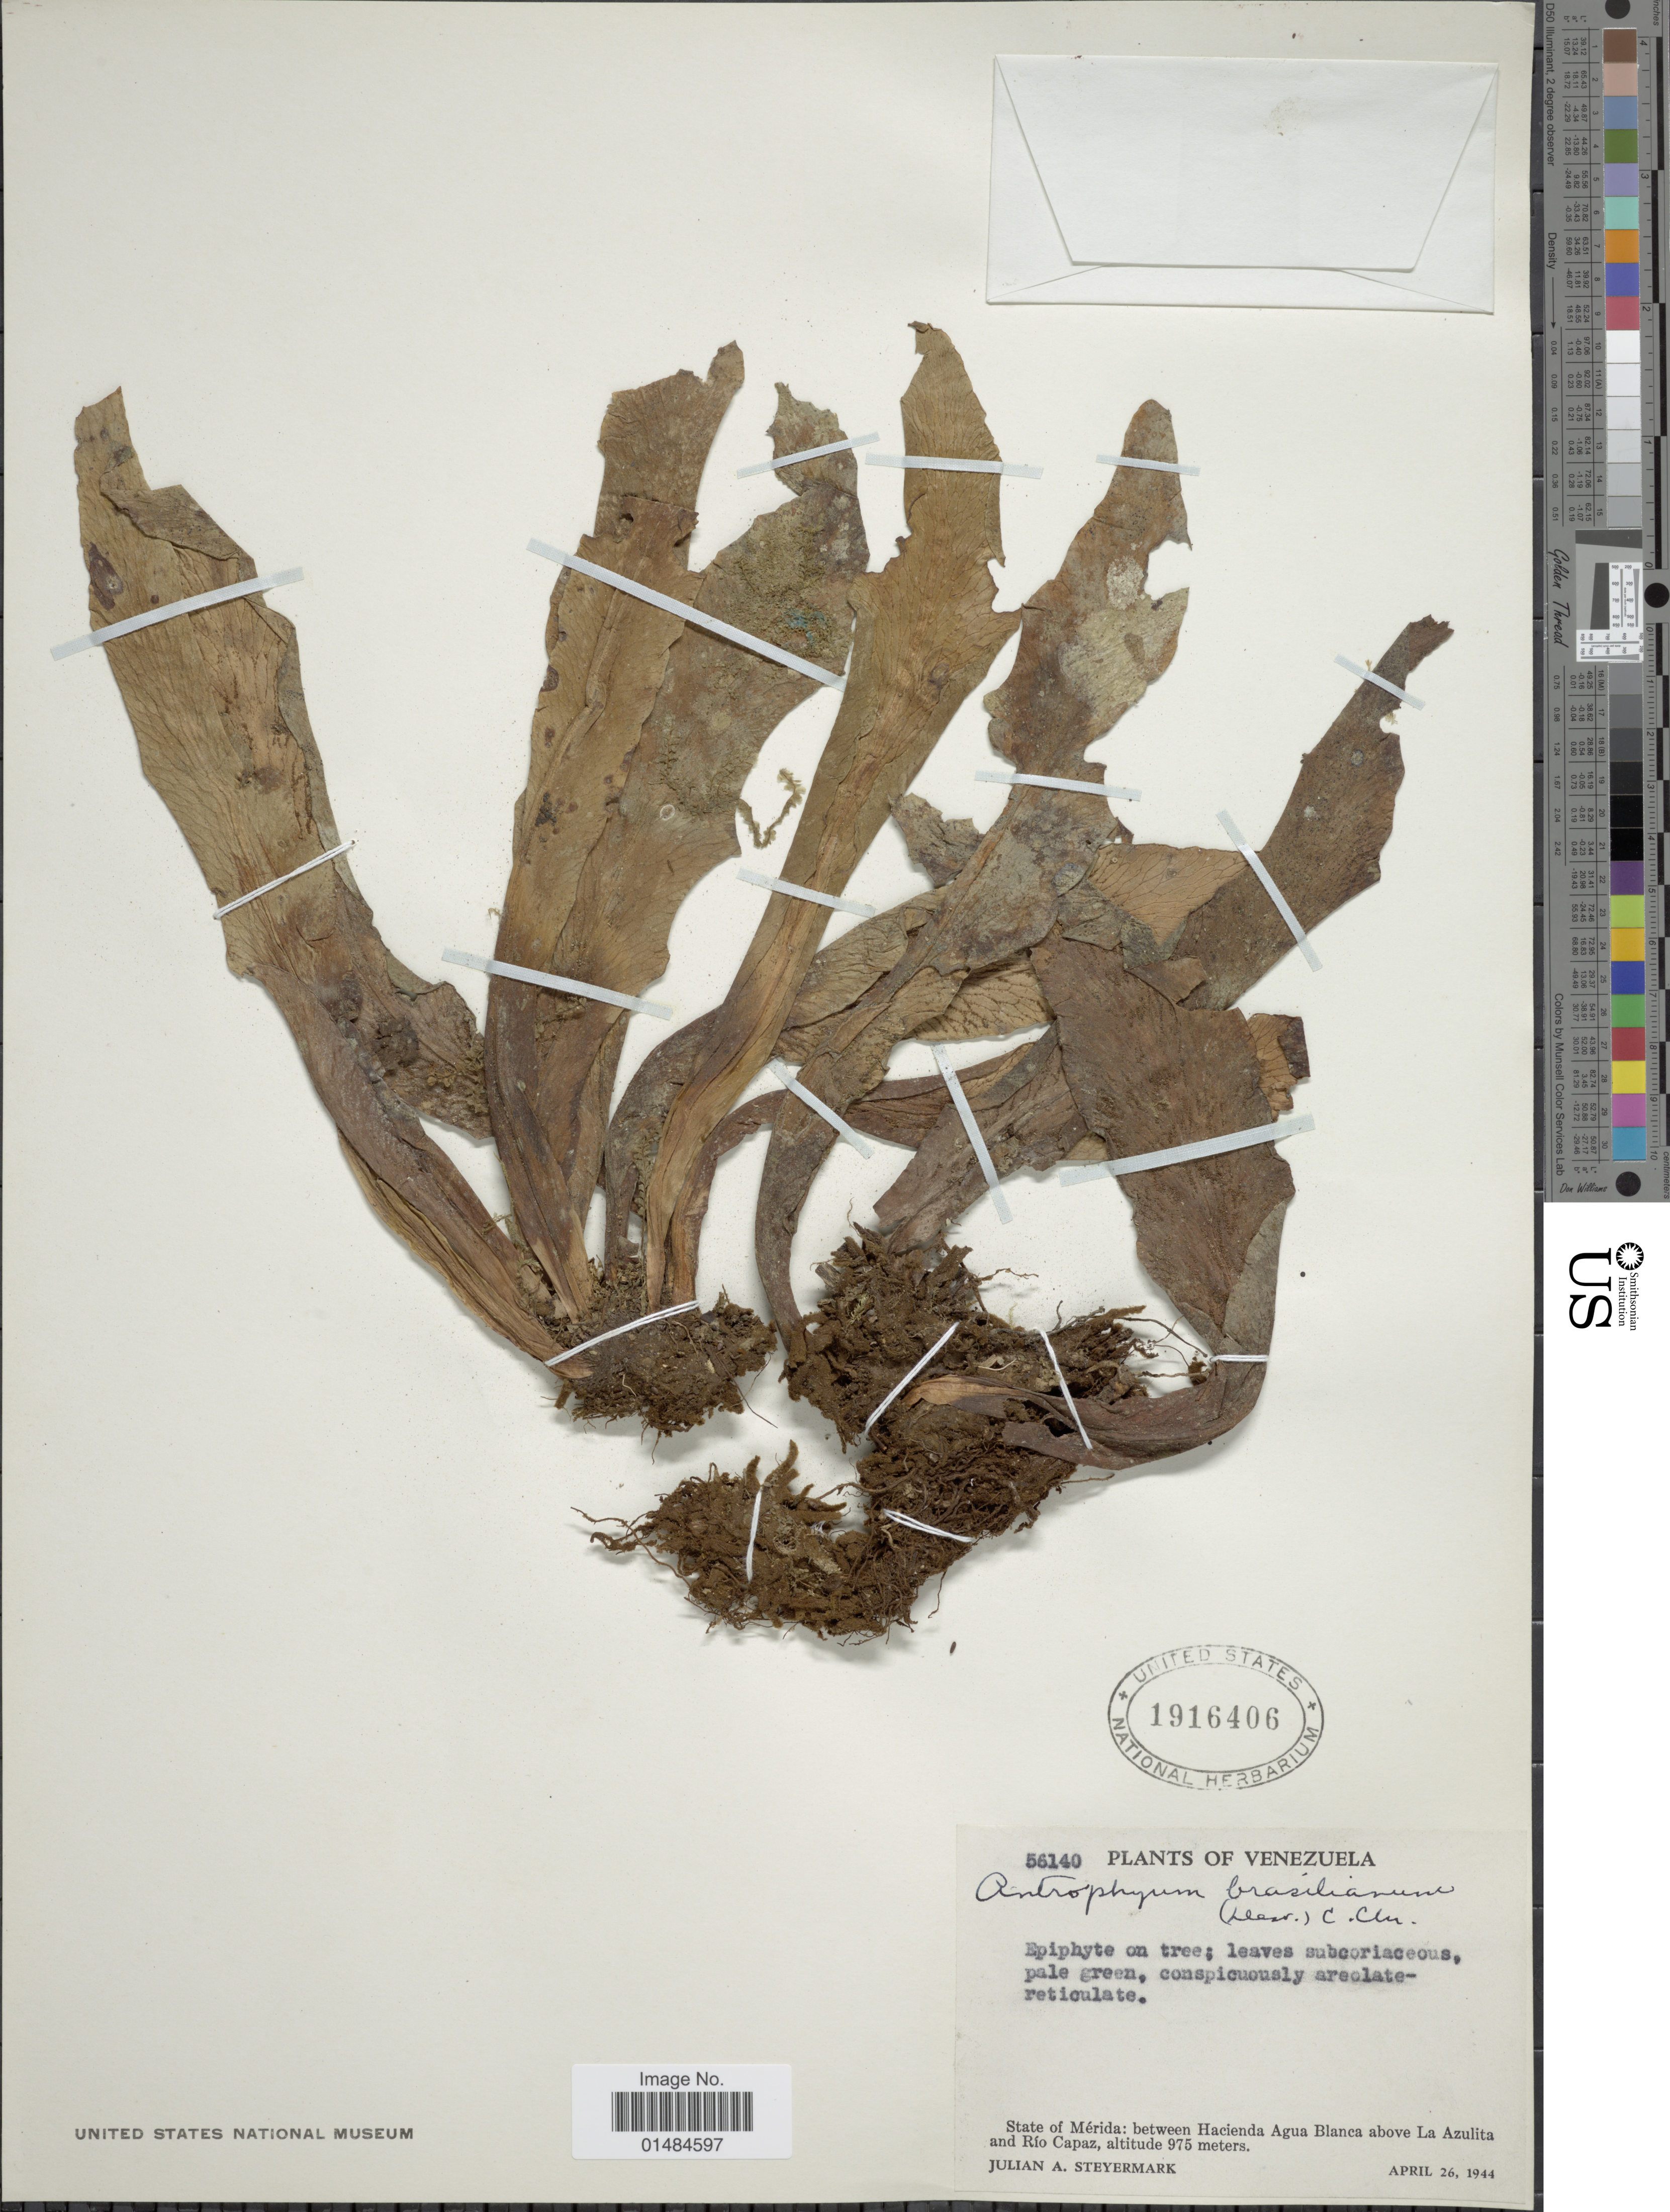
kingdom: Plantae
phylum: Tracheophyta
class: Polypodiopsida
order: Polypodiales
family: Pteridaceae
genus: Polytaenium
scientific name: Polytaenium brasilianum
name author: Benedict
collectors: J. Steyermark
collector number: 56140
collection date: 1944-04-26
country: Venezuela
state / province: Mérida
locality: Between Hacienda Agua Blanca above La Azulita and Río Capaz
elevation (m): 975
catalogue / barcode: US 1916406